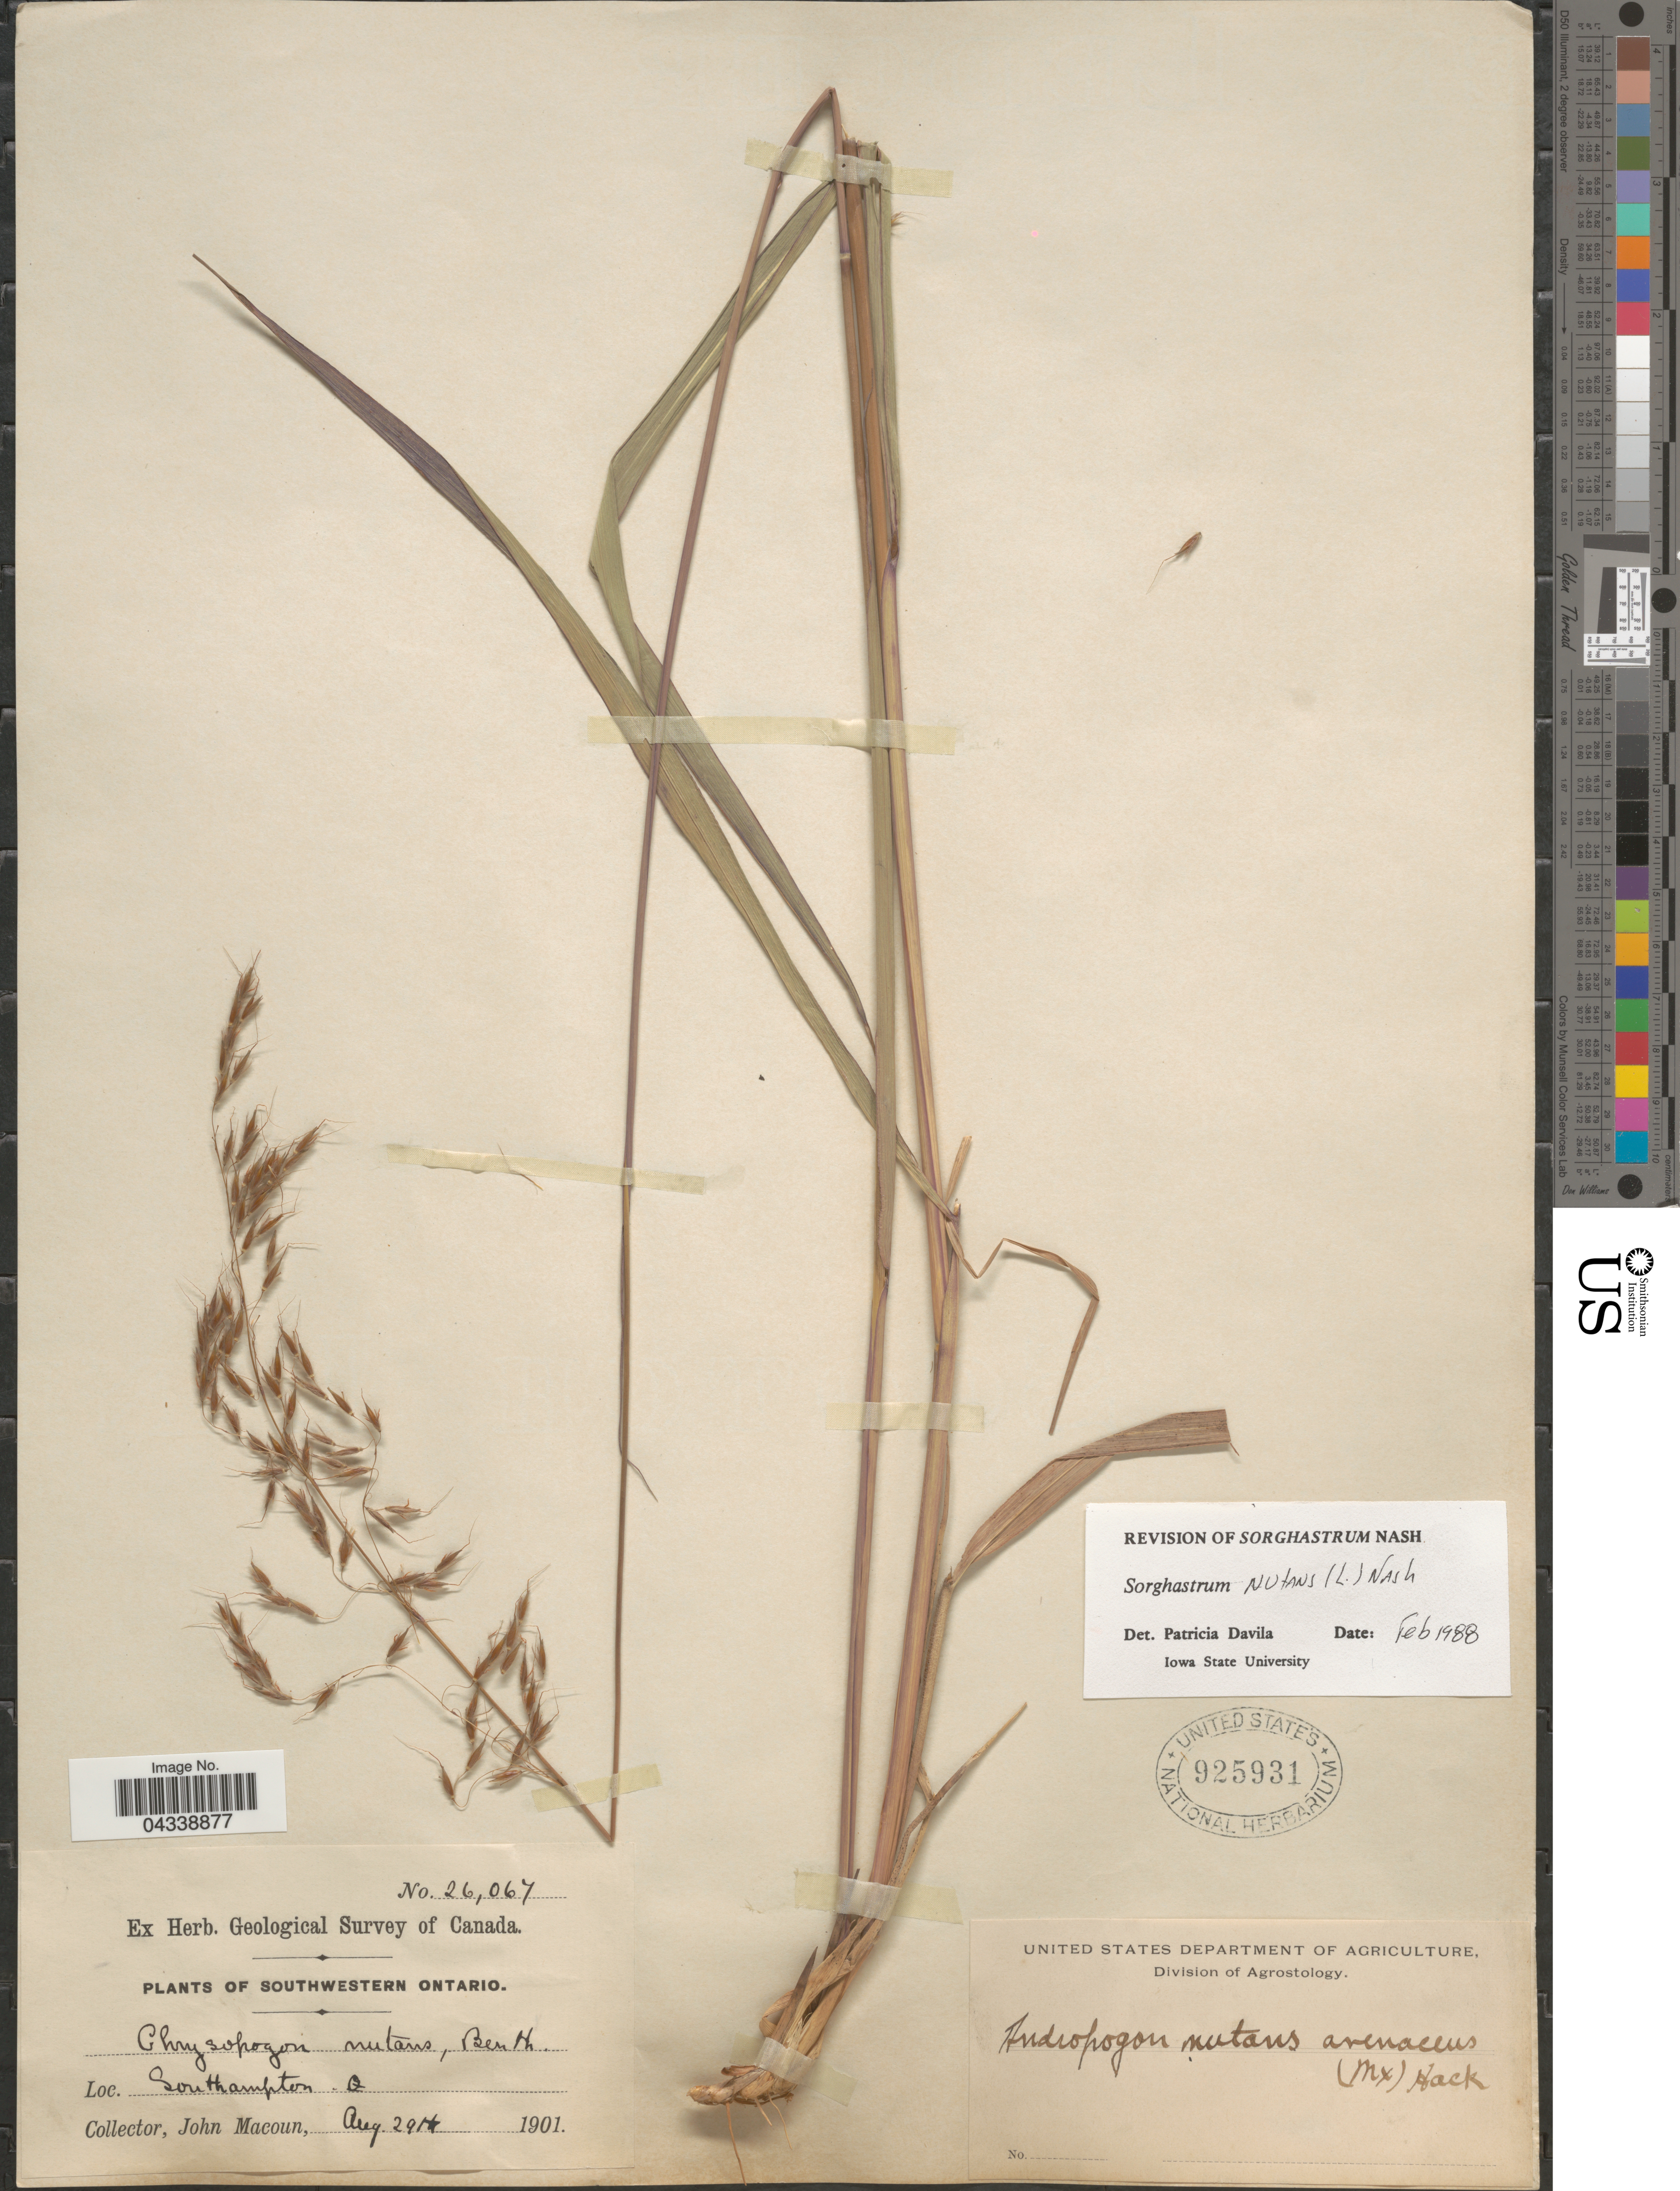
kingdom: Plantae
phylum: Tracheophyta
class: Liliopsida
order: Poales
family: Poaceae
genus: Sorghastrum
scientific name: Sorghastrum nutans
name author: (L.) Nash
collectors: J. Macoun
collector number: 26067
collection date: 1901-08-29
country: Canada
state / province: Ontario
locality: Geological Survey of Canada. Southwestern Ontario. Southampton.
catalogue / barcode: US 925931